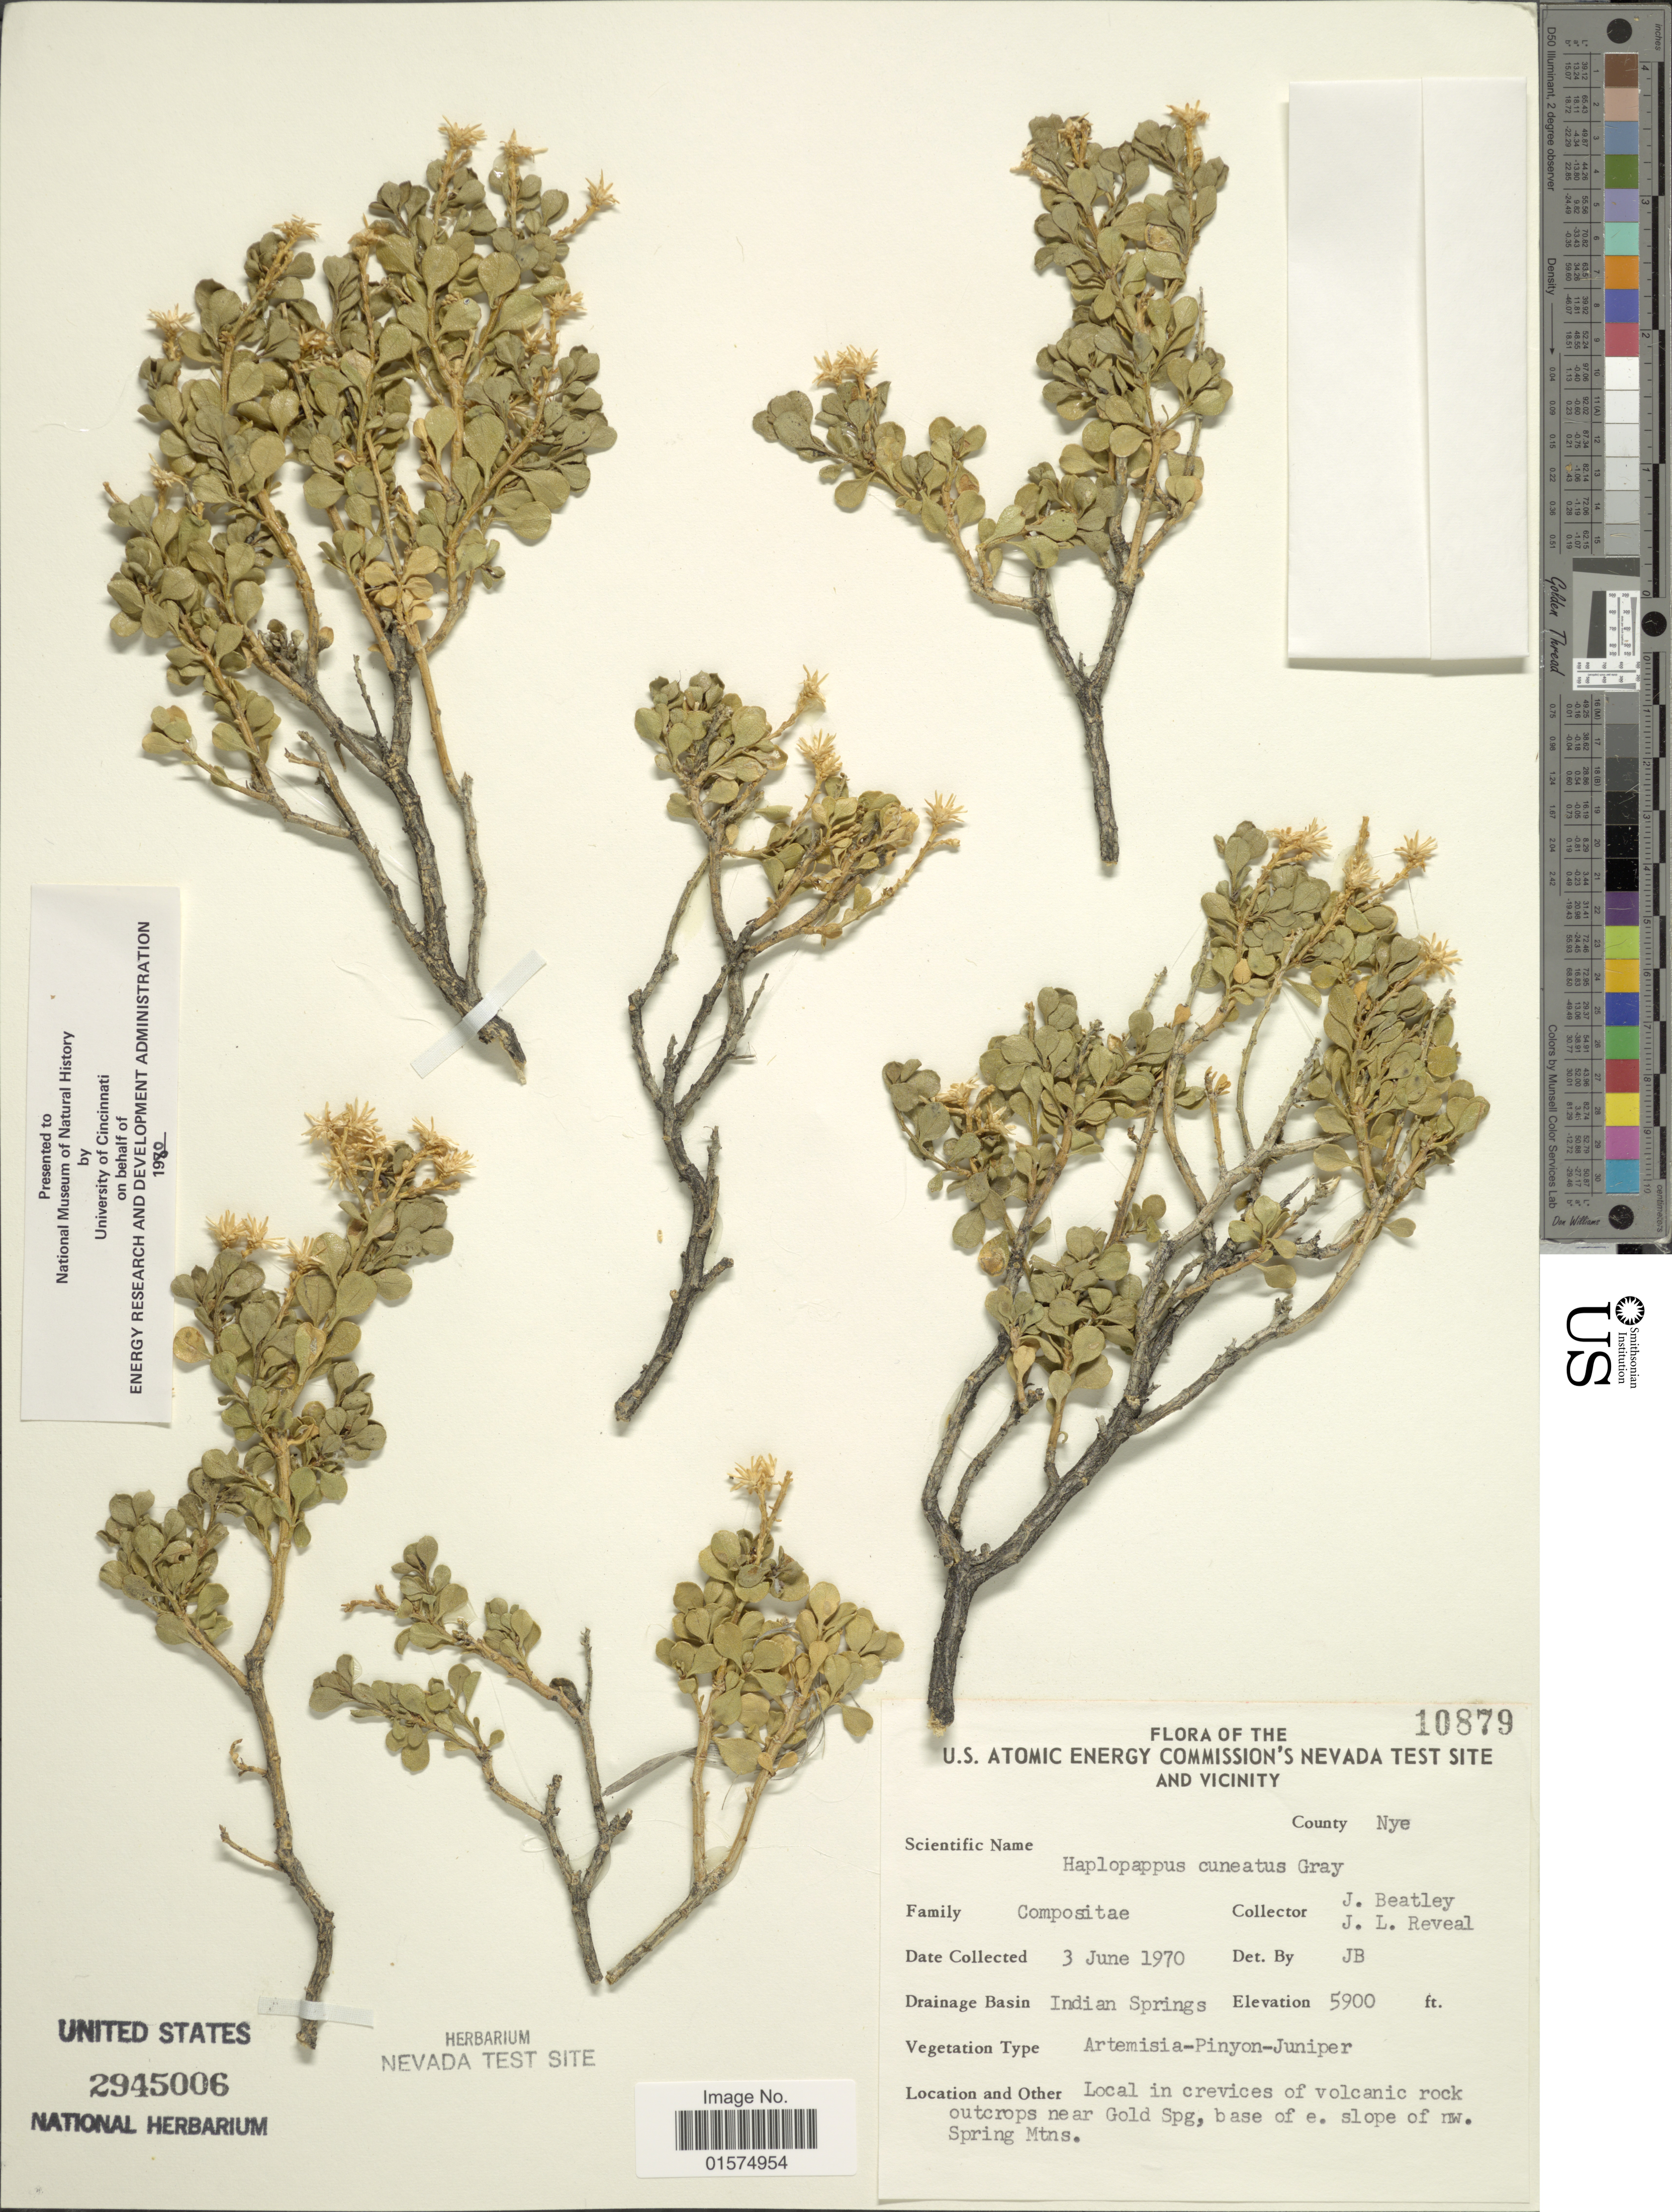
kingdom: Plantae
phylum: Tracheophyta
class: Magnoliopsida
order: Asterales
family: Asteraceae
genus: Ericameria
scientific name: Ericameria cuneata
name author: (A. Gray) McClatchie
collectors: J. C. Beatley & J. L. Reveal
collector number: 10879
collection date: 1970-06-03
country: United States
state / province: Nevada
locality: U.S. Atomic Energy Commission's Nevada Test Site and vicinity. County Nye. Drainage Basin Indian Springs. near Gold Spg, base of e. slope of nw. Spring Mtns.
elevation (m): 1798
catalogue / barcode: US 2945006